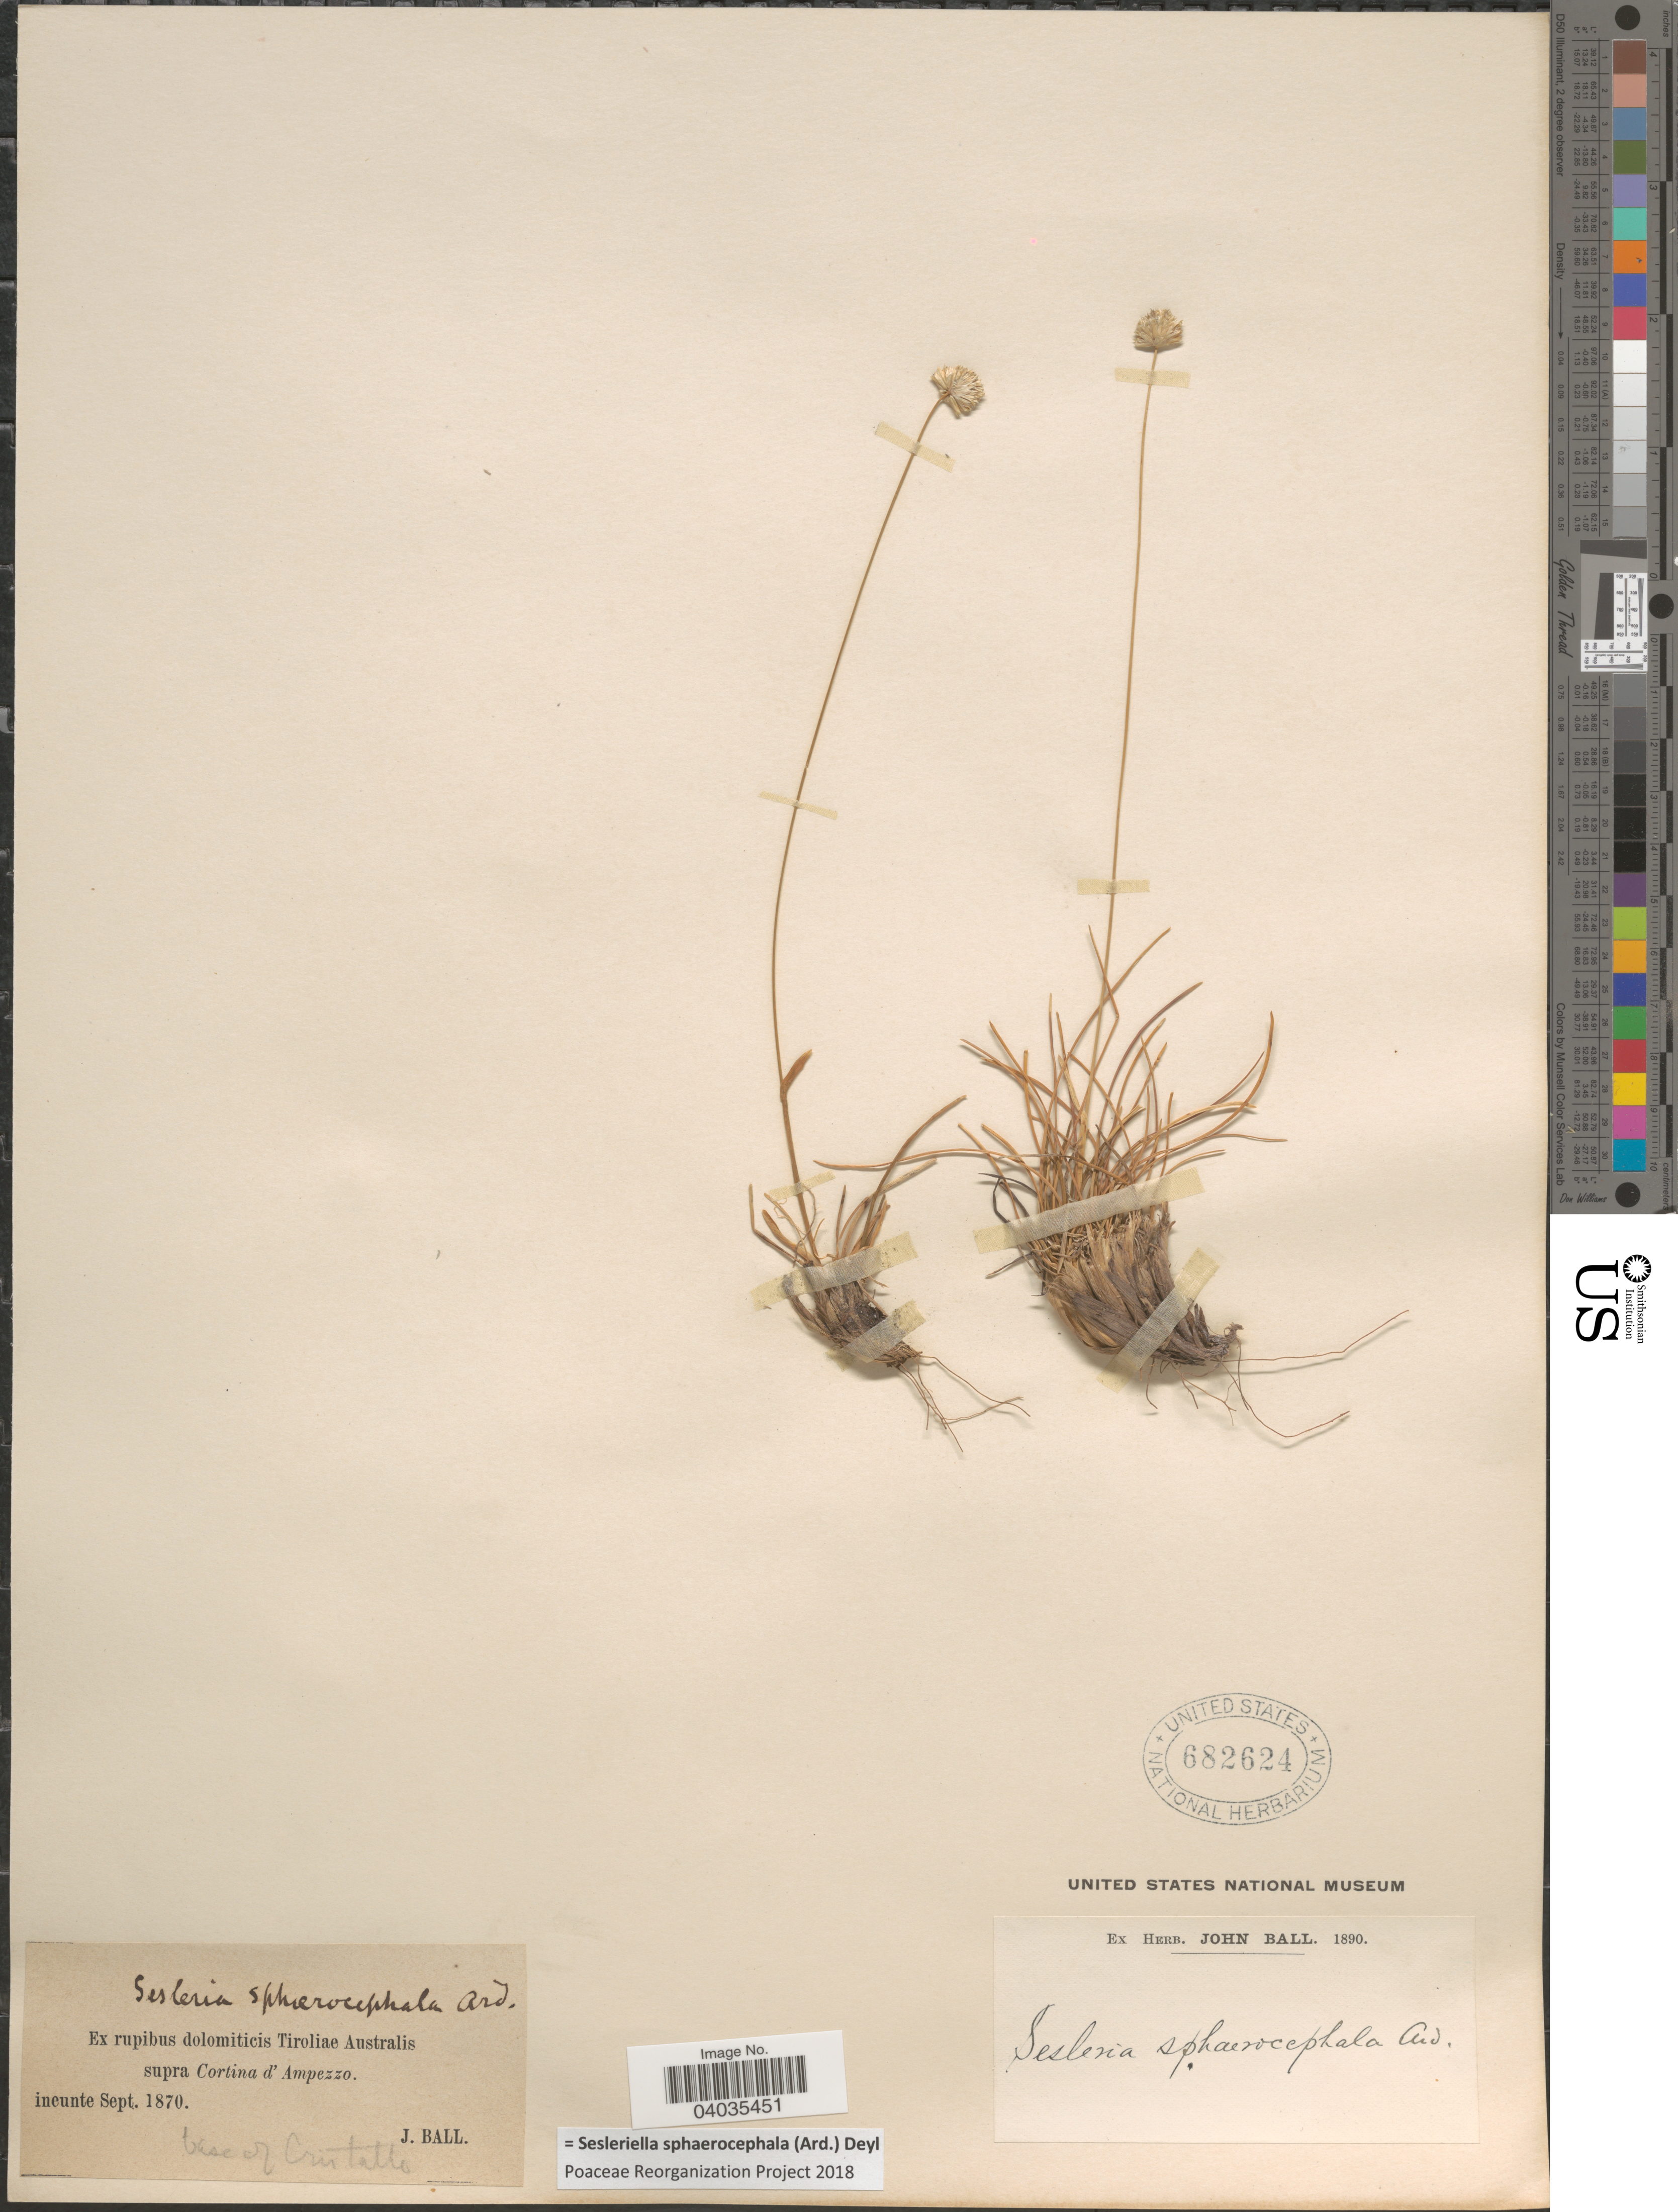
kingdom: Plantae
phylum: Tracheophyta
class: Liliopsida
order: Poales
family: Poaceae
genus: Sesleriella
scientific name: Sesleriella sphaerocephala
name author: (Ard.) Deyl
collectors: J. Ball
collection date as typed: Ineunte Sept. 1870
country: Italy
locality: Ex rupibus dolomiticis Tiroliae Australis supra Cortina d' Ampezzo. Base of Cristallo.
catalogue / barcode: US 682624